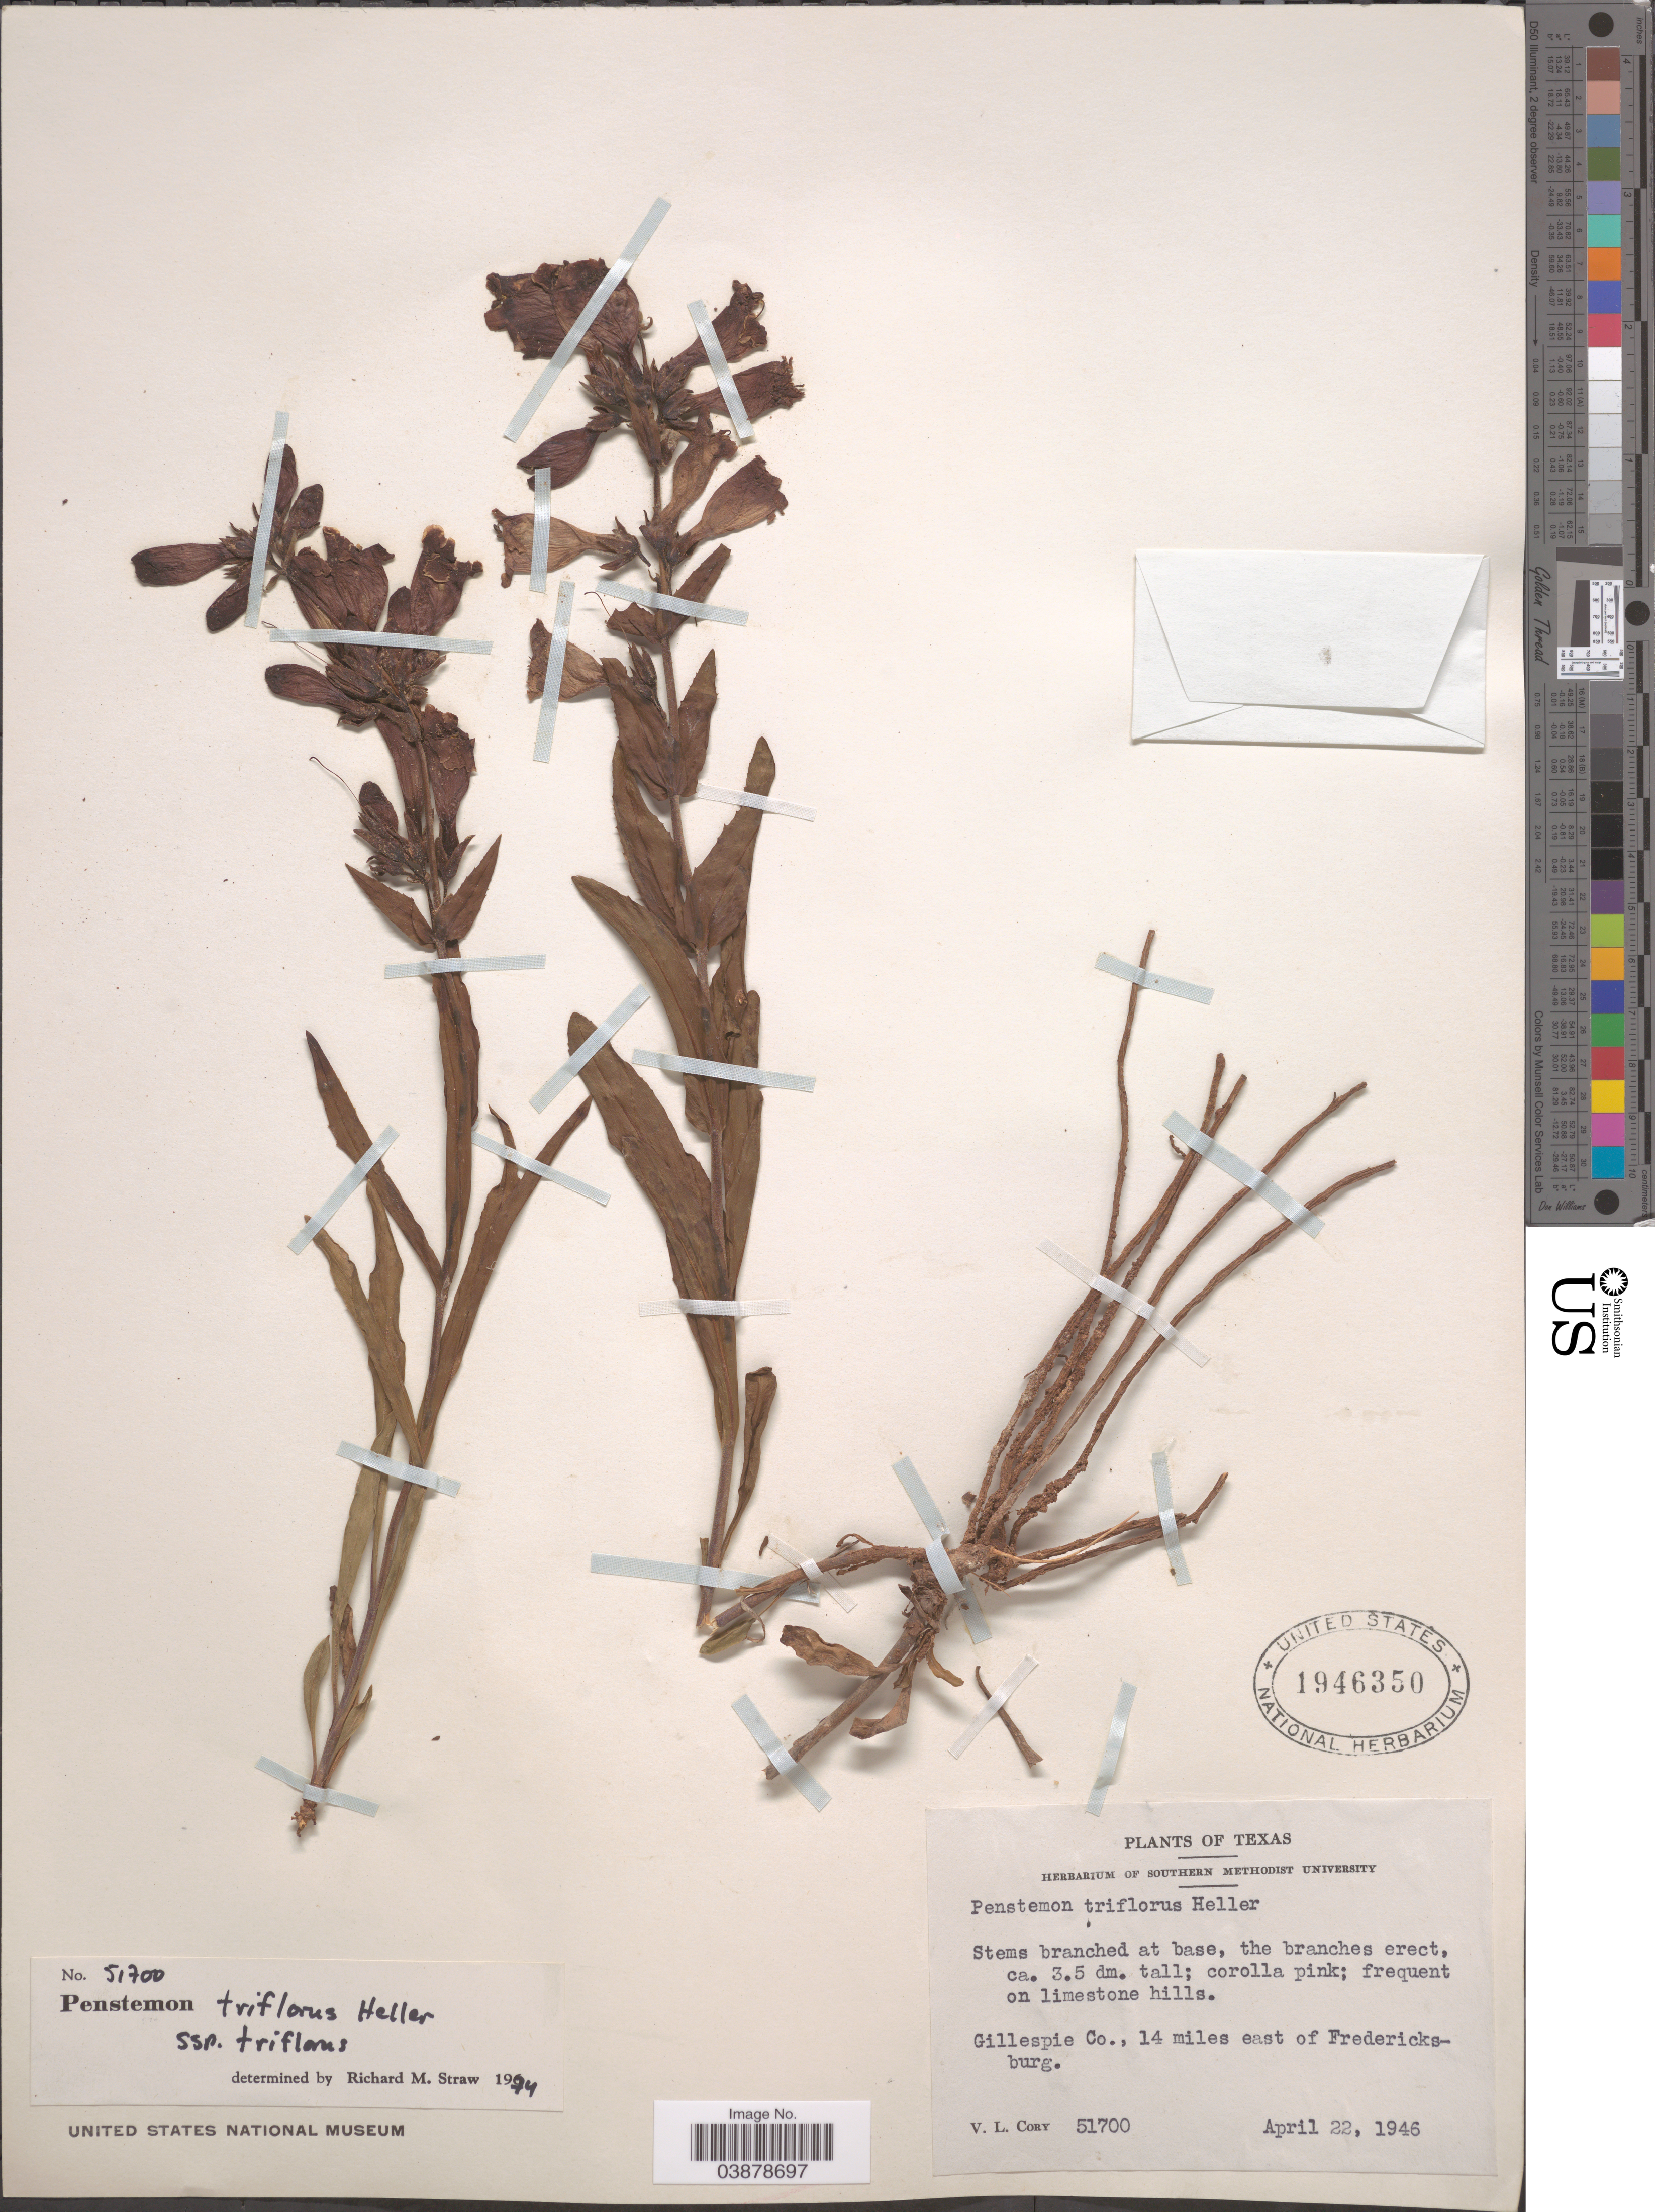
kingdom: Plantae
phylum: Tracheophyta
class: Magnoliopsida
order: Lamiales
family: Plantaginaceae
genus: Penstemon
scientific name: Penstemon triflorus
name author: A. Heller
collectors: V. Cory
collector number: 51700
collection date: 1946-04-22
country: United States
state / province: Texas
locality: Gillespie Co., 14 miles east of Fredericksburg.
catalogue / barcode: US 1946350